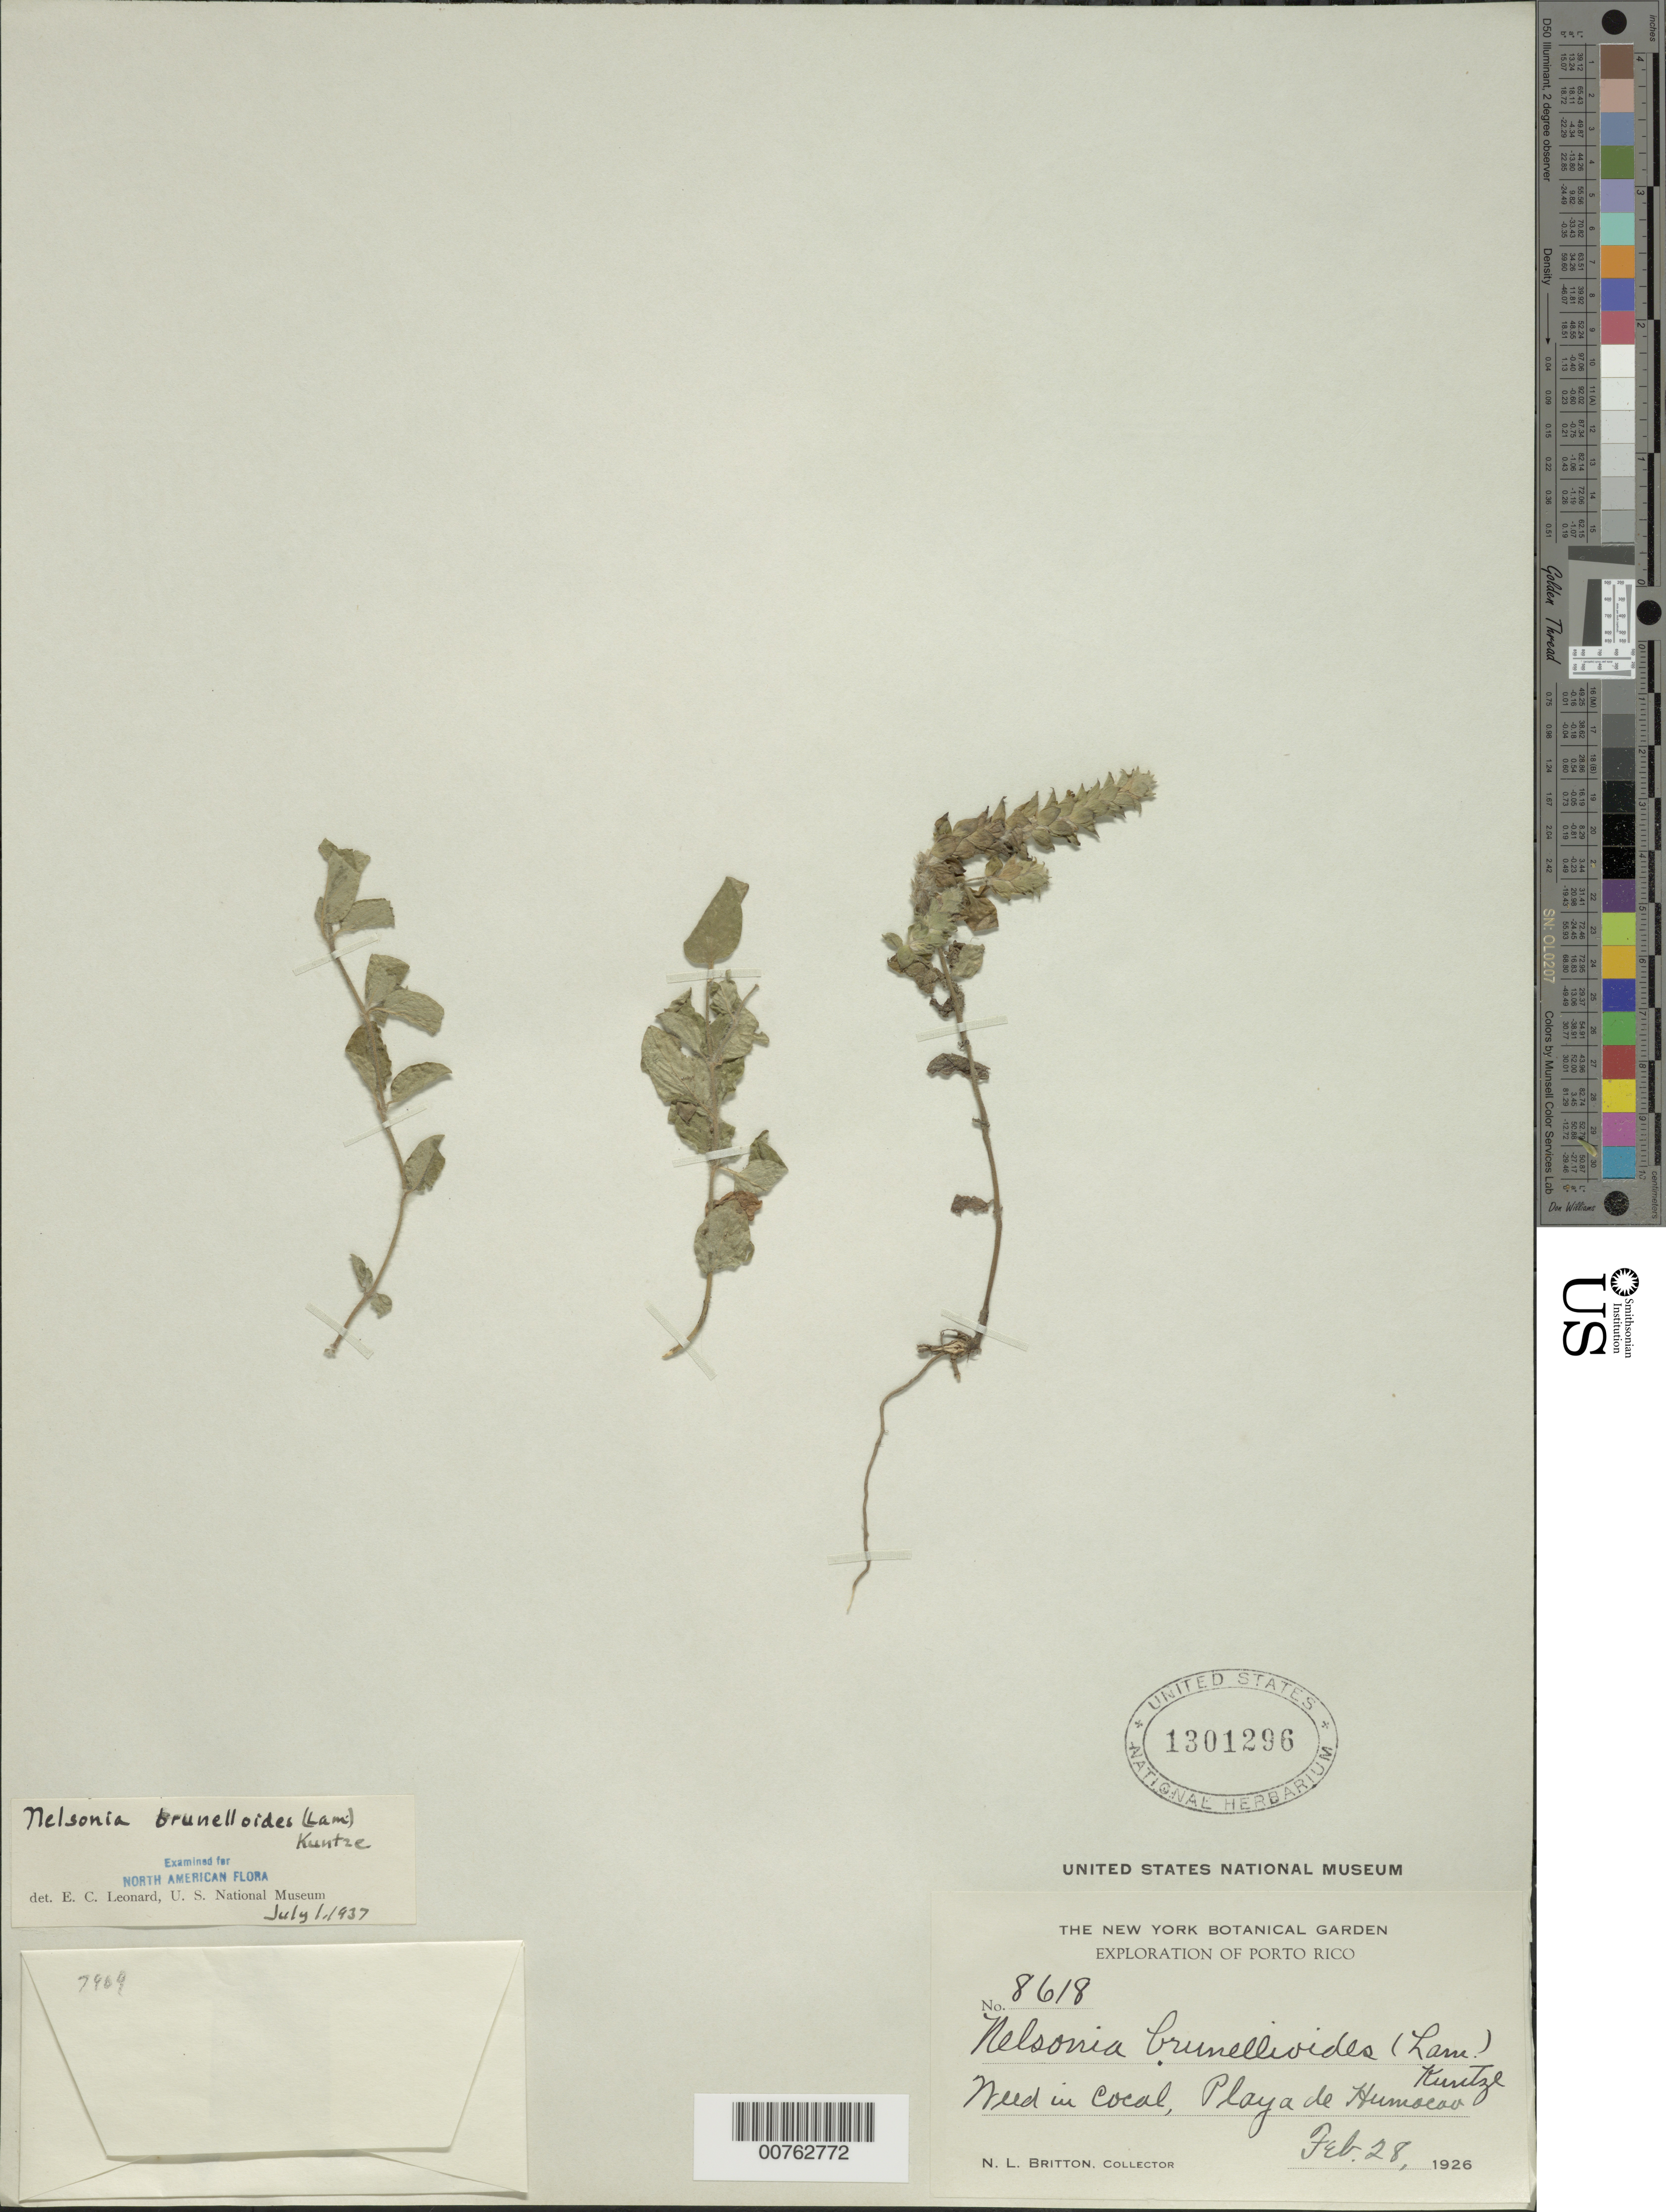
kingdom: Plantae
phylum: Tracheophyta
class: Magnoliopsida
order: Lamiales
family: Acanthaceae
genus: Nelsonia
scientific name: Nelsonia canescens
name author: (Lam.) Spreng.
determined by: Leonard, Emery C., (US)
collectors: N. Britton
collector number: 8618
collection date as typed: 28 Feb 1926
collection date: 1926-02-28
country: Puerto Rico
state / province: Humacao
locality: Playa de Humacao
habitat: Weed in cocal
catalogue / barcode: US 1301296